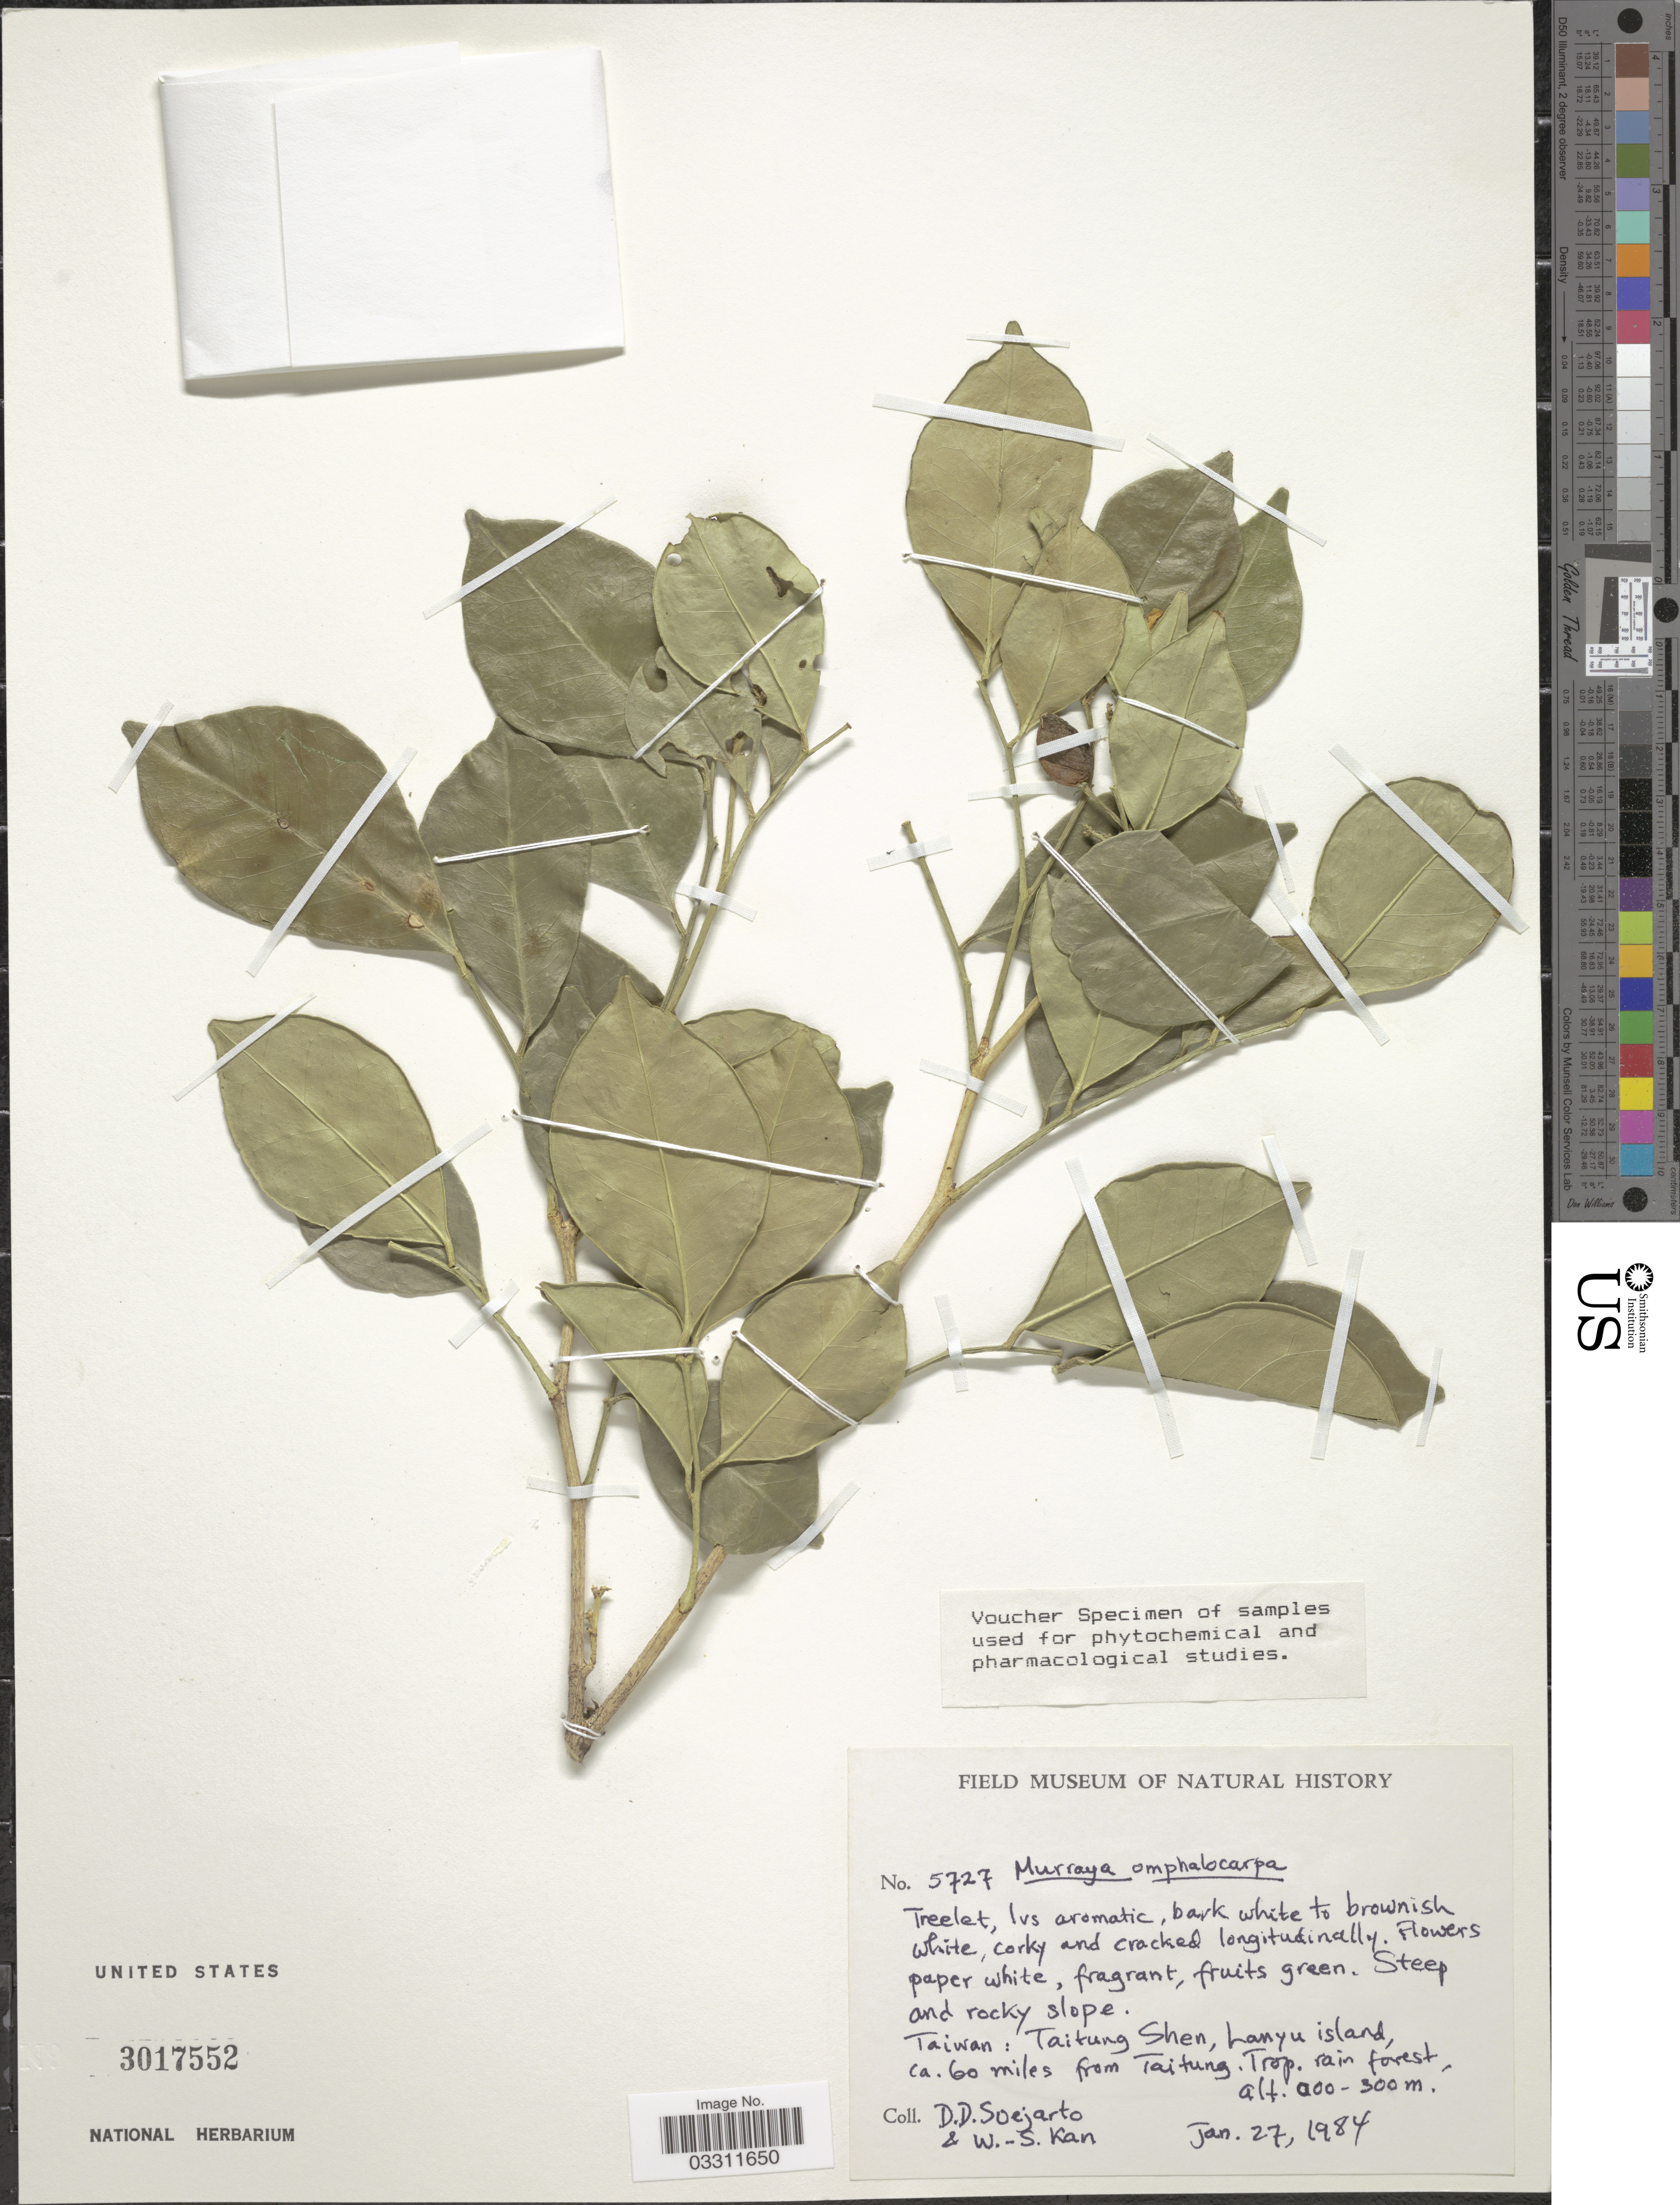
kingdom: Plantae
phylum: Tracheophyta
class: Magnoliopsida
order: Sapindales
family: Rutaceae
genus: Murraya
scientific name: Murraya omphalocarpa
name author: Hayata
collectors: W. Kan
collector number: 5727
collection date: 1984-01-27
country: Taiwan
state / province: Taitung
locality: Taitung Shen, Lanyu island, ca. 60 miles from Taitung. Trop. rain forest.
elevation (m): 0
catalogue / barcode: US 3017552